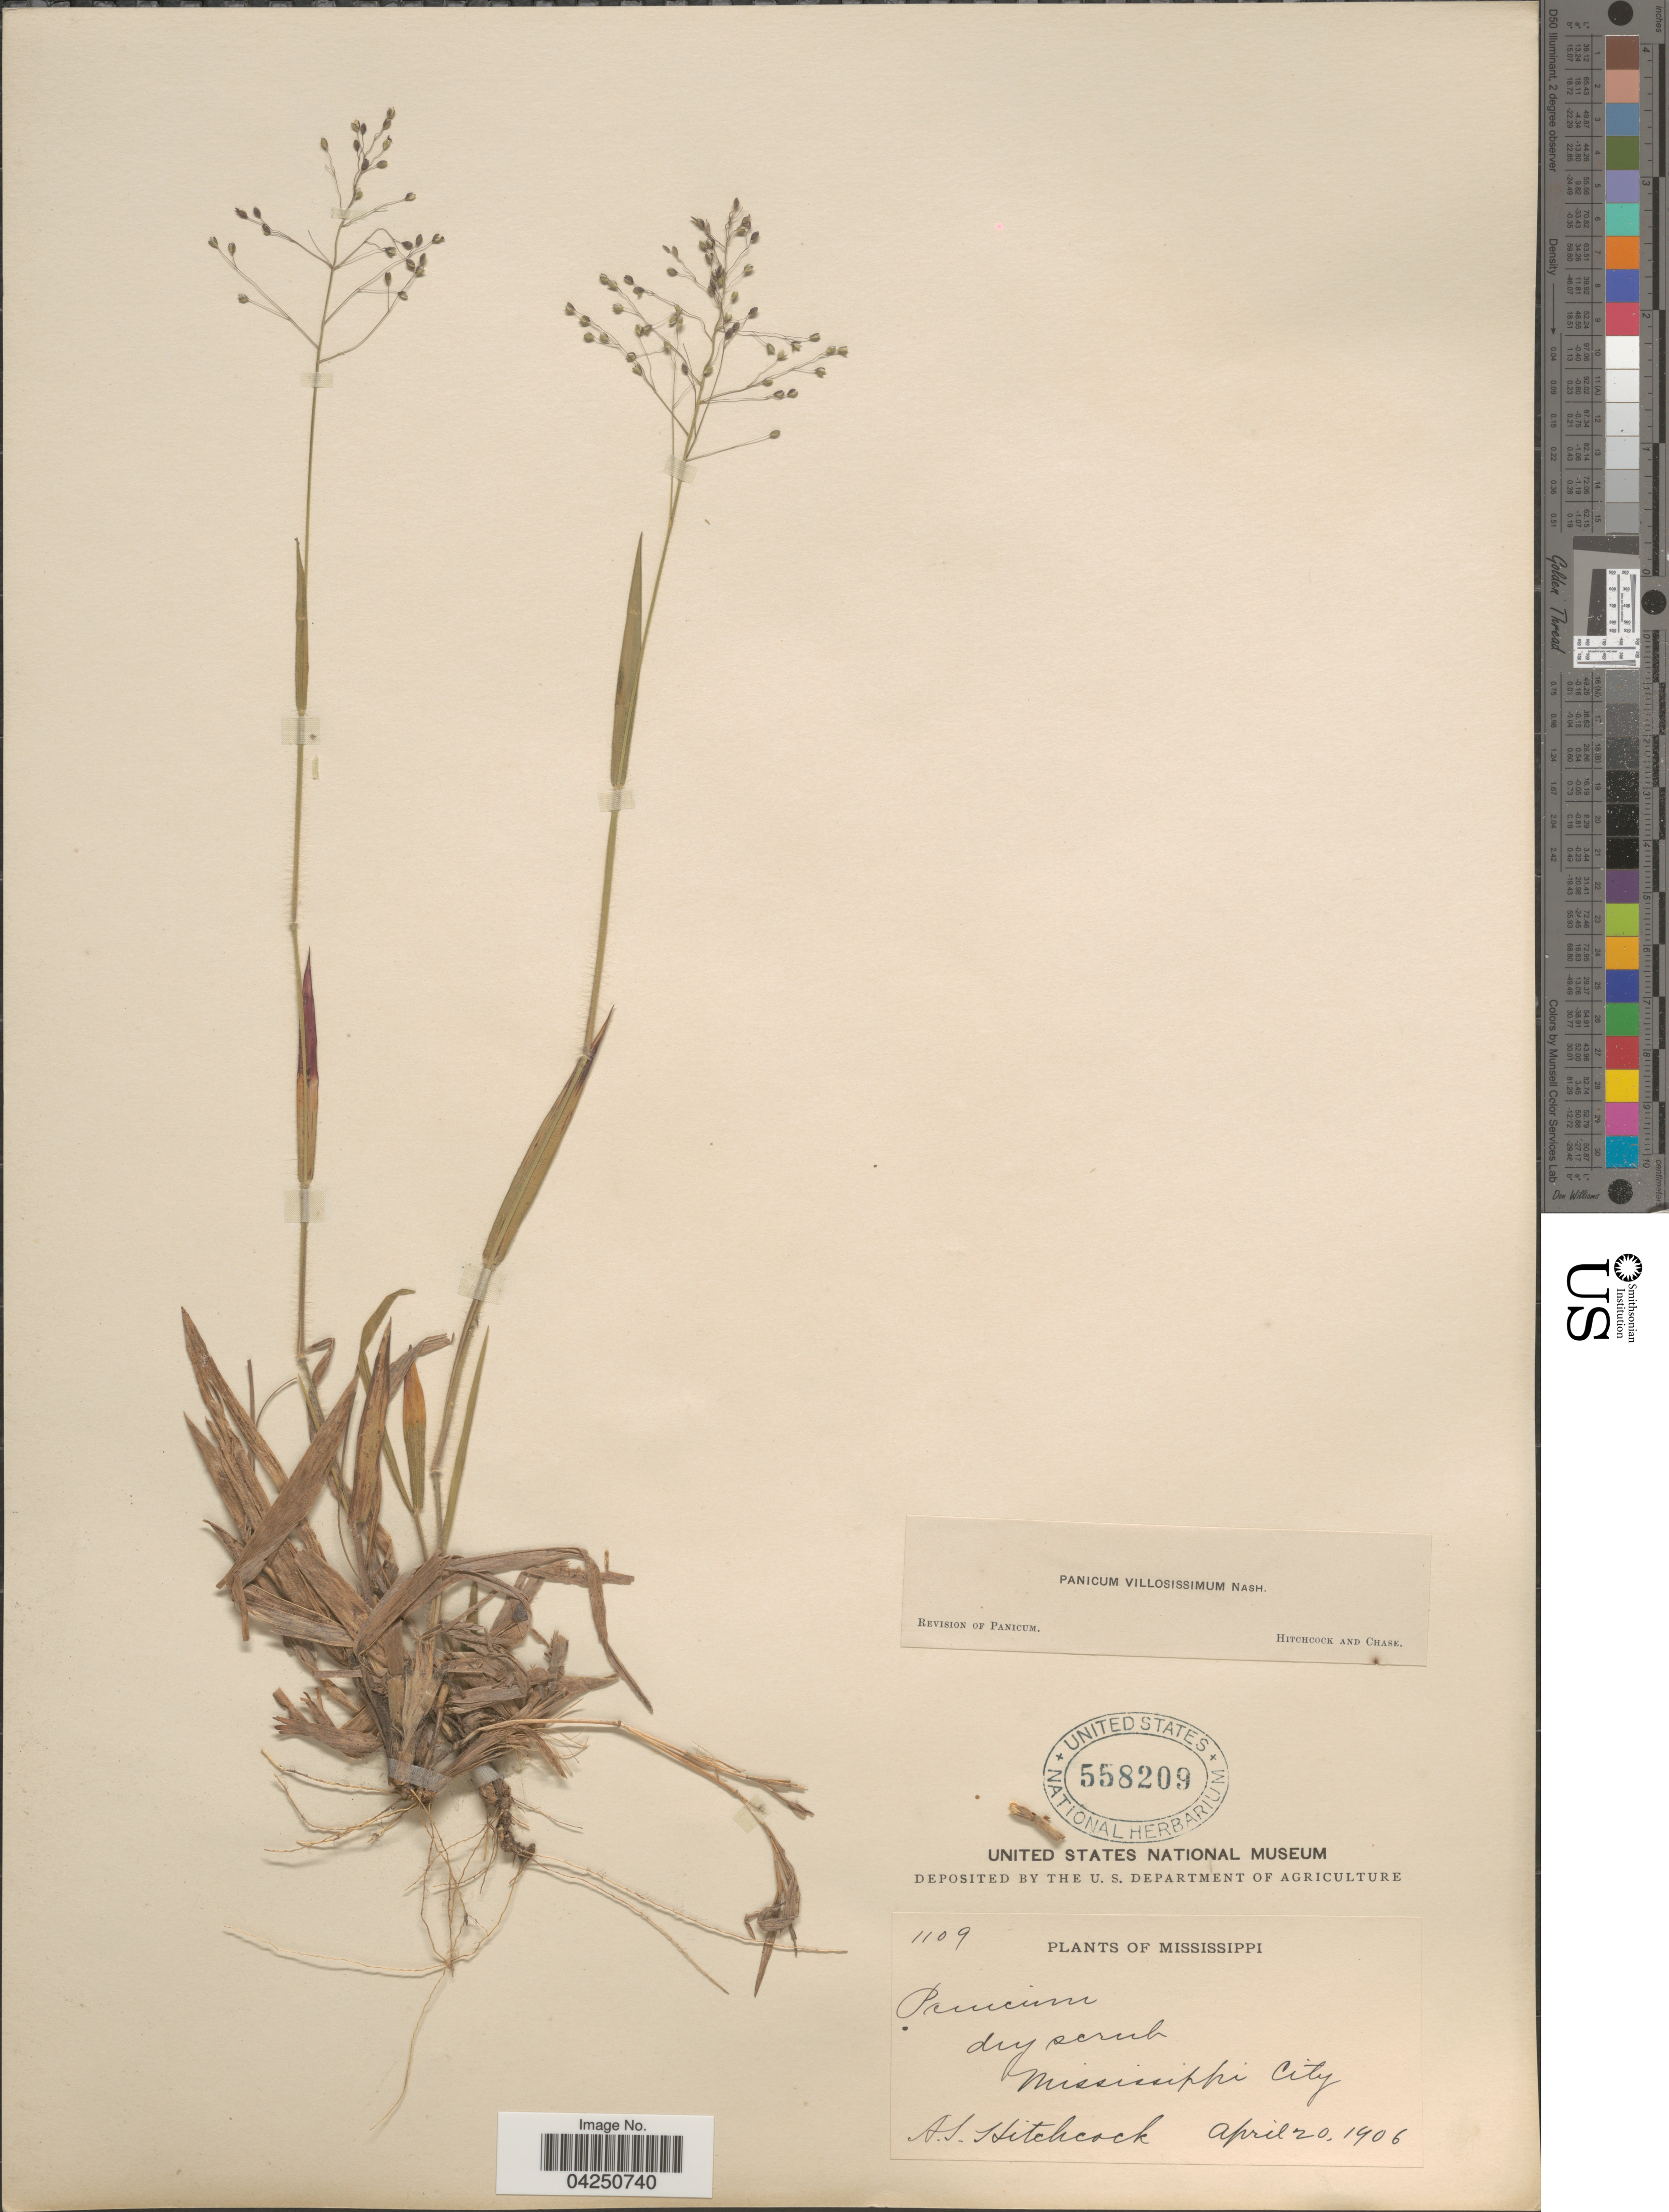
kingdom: Plantae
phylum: Tracheophyta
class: Liliopsida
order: Poales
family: Poaceae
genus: Dichanthelium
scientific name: Dichanthelium acuminatum var. acuminatum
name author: (Sw.) Gould & C.A. Clark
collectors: A. S. Hitchcock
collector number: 1109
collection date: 1906-04-20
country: United States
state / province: Mississippi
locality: Dry scrub. Mississippi City.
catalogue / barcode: US 558209